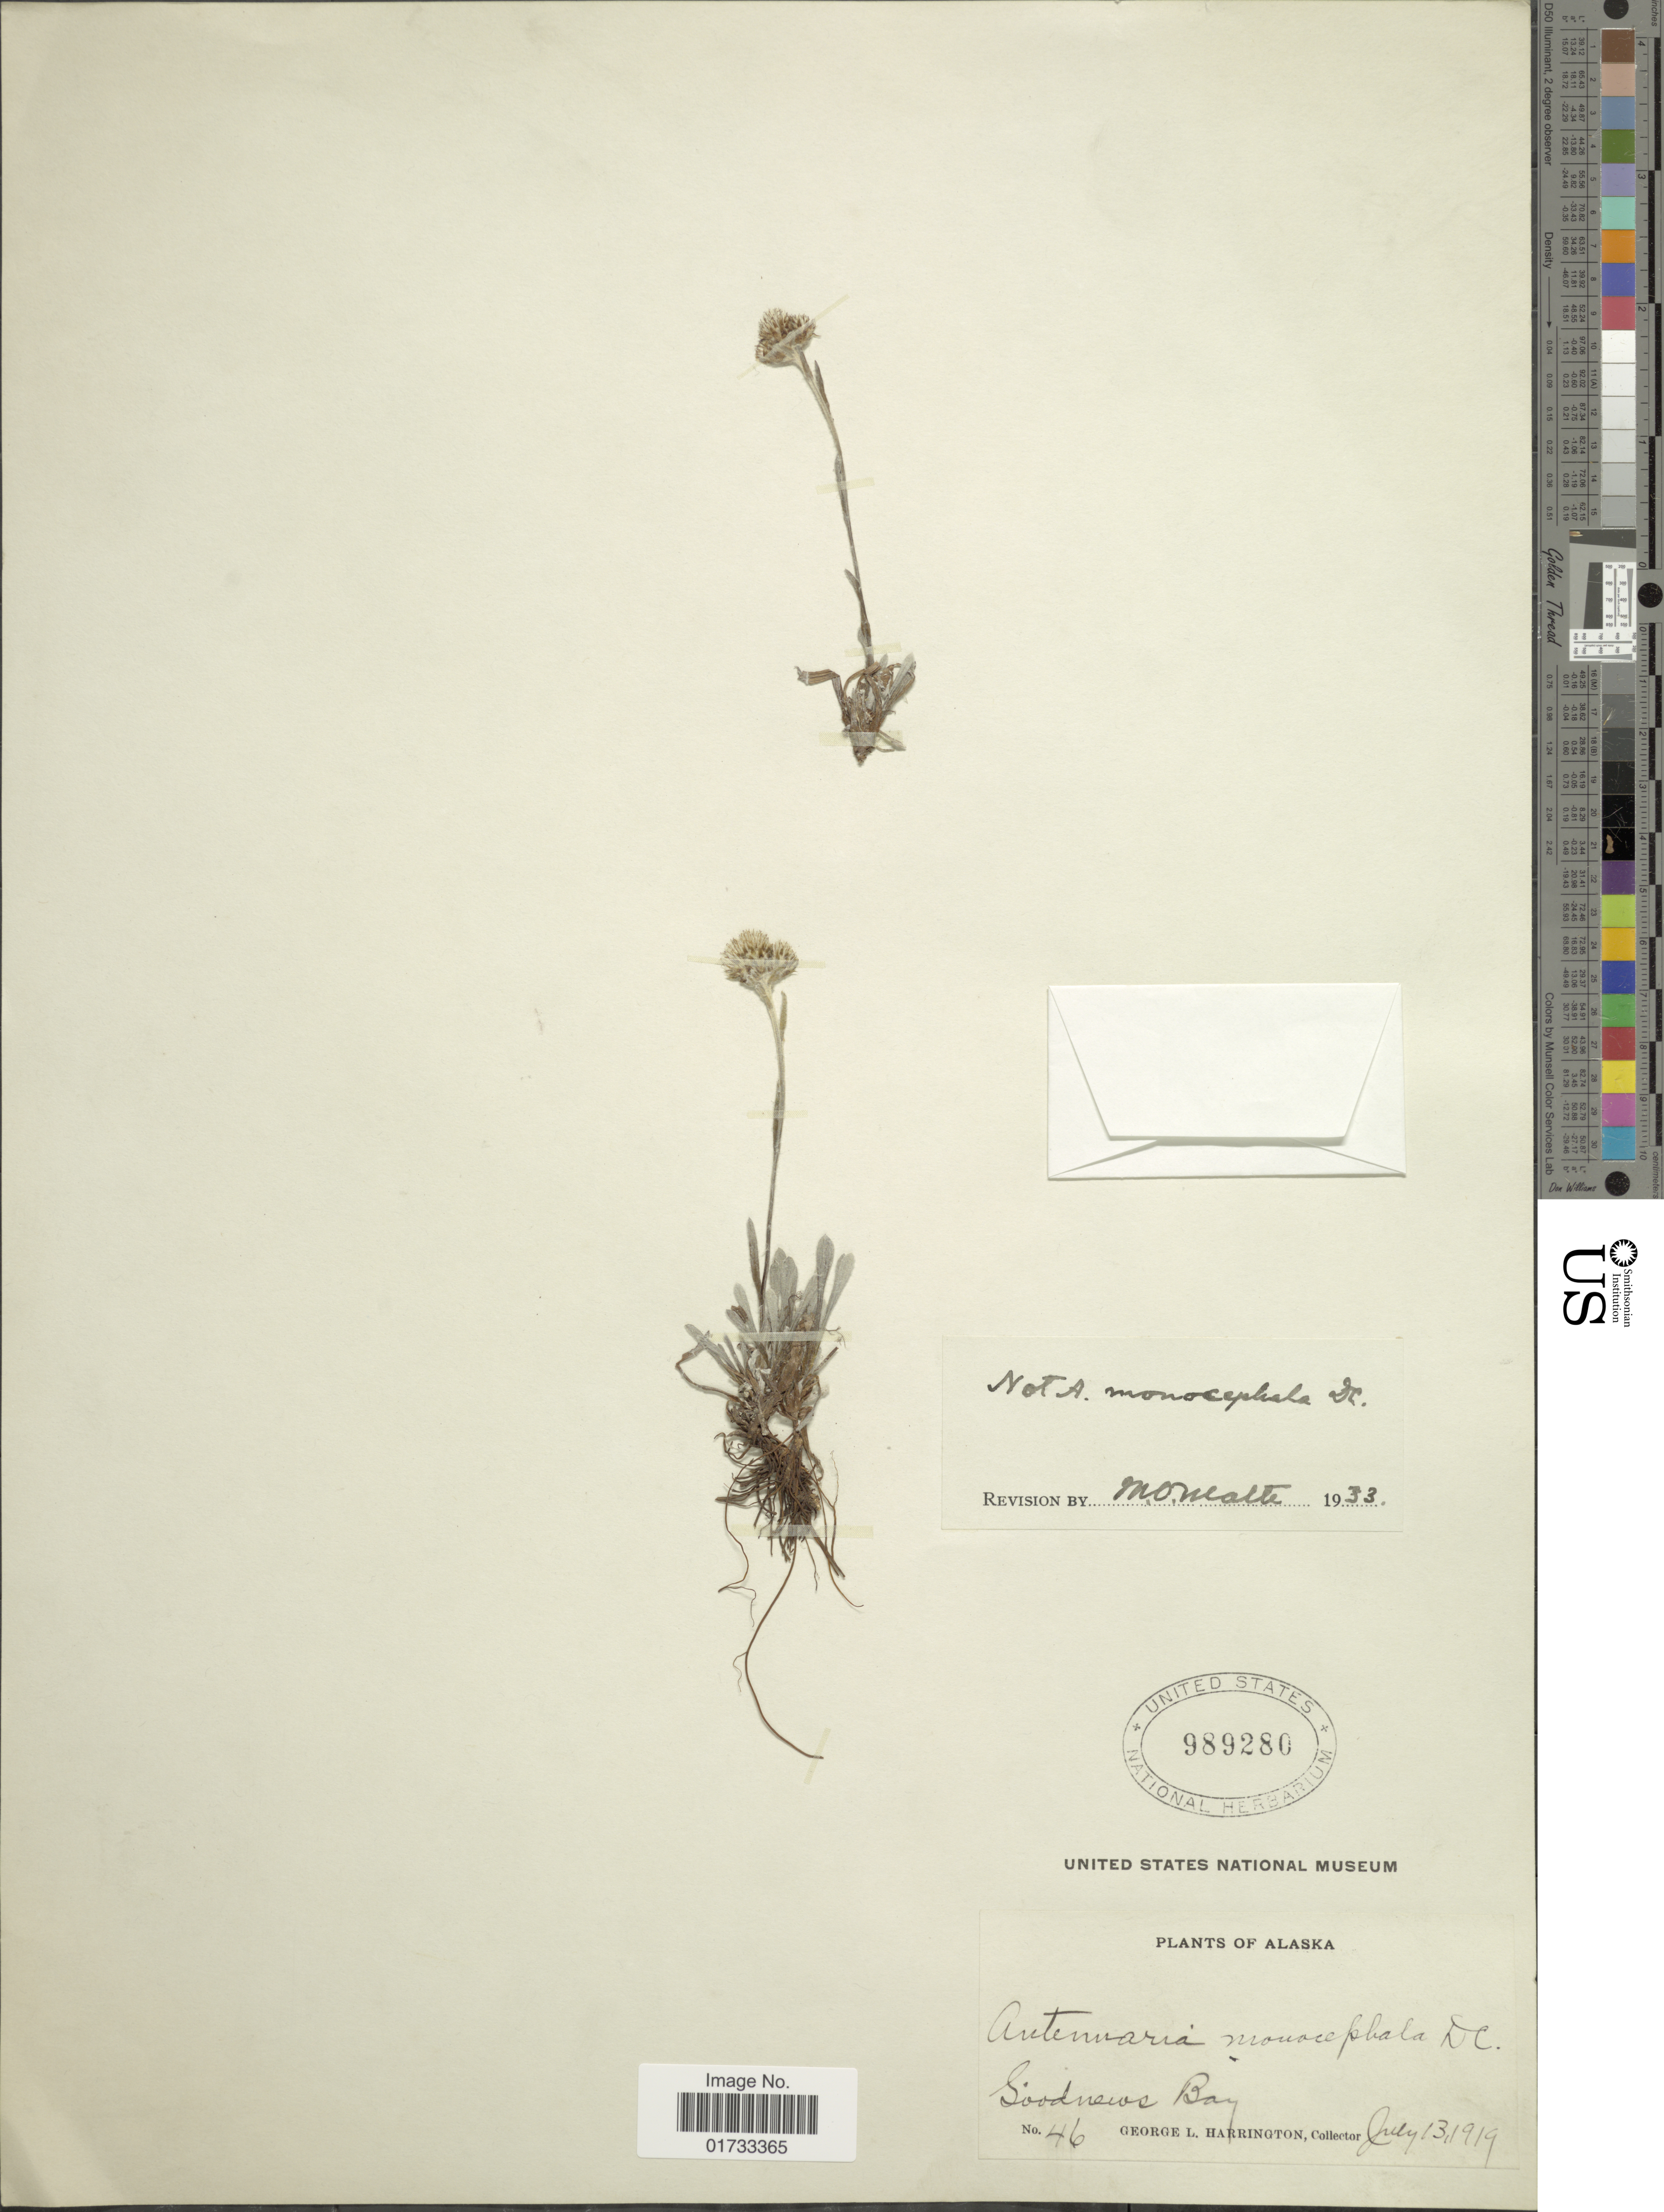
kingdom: Plantae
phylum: Tracheophyta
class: Magnoliopsida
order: Asterales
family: Asteraceae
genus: Antennaria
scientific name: Antennaria sp.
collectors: G. Harrington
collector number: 46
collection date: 1919-07-13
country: United States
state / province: Alaska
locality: Goodnews Bay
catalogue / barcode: US 989280